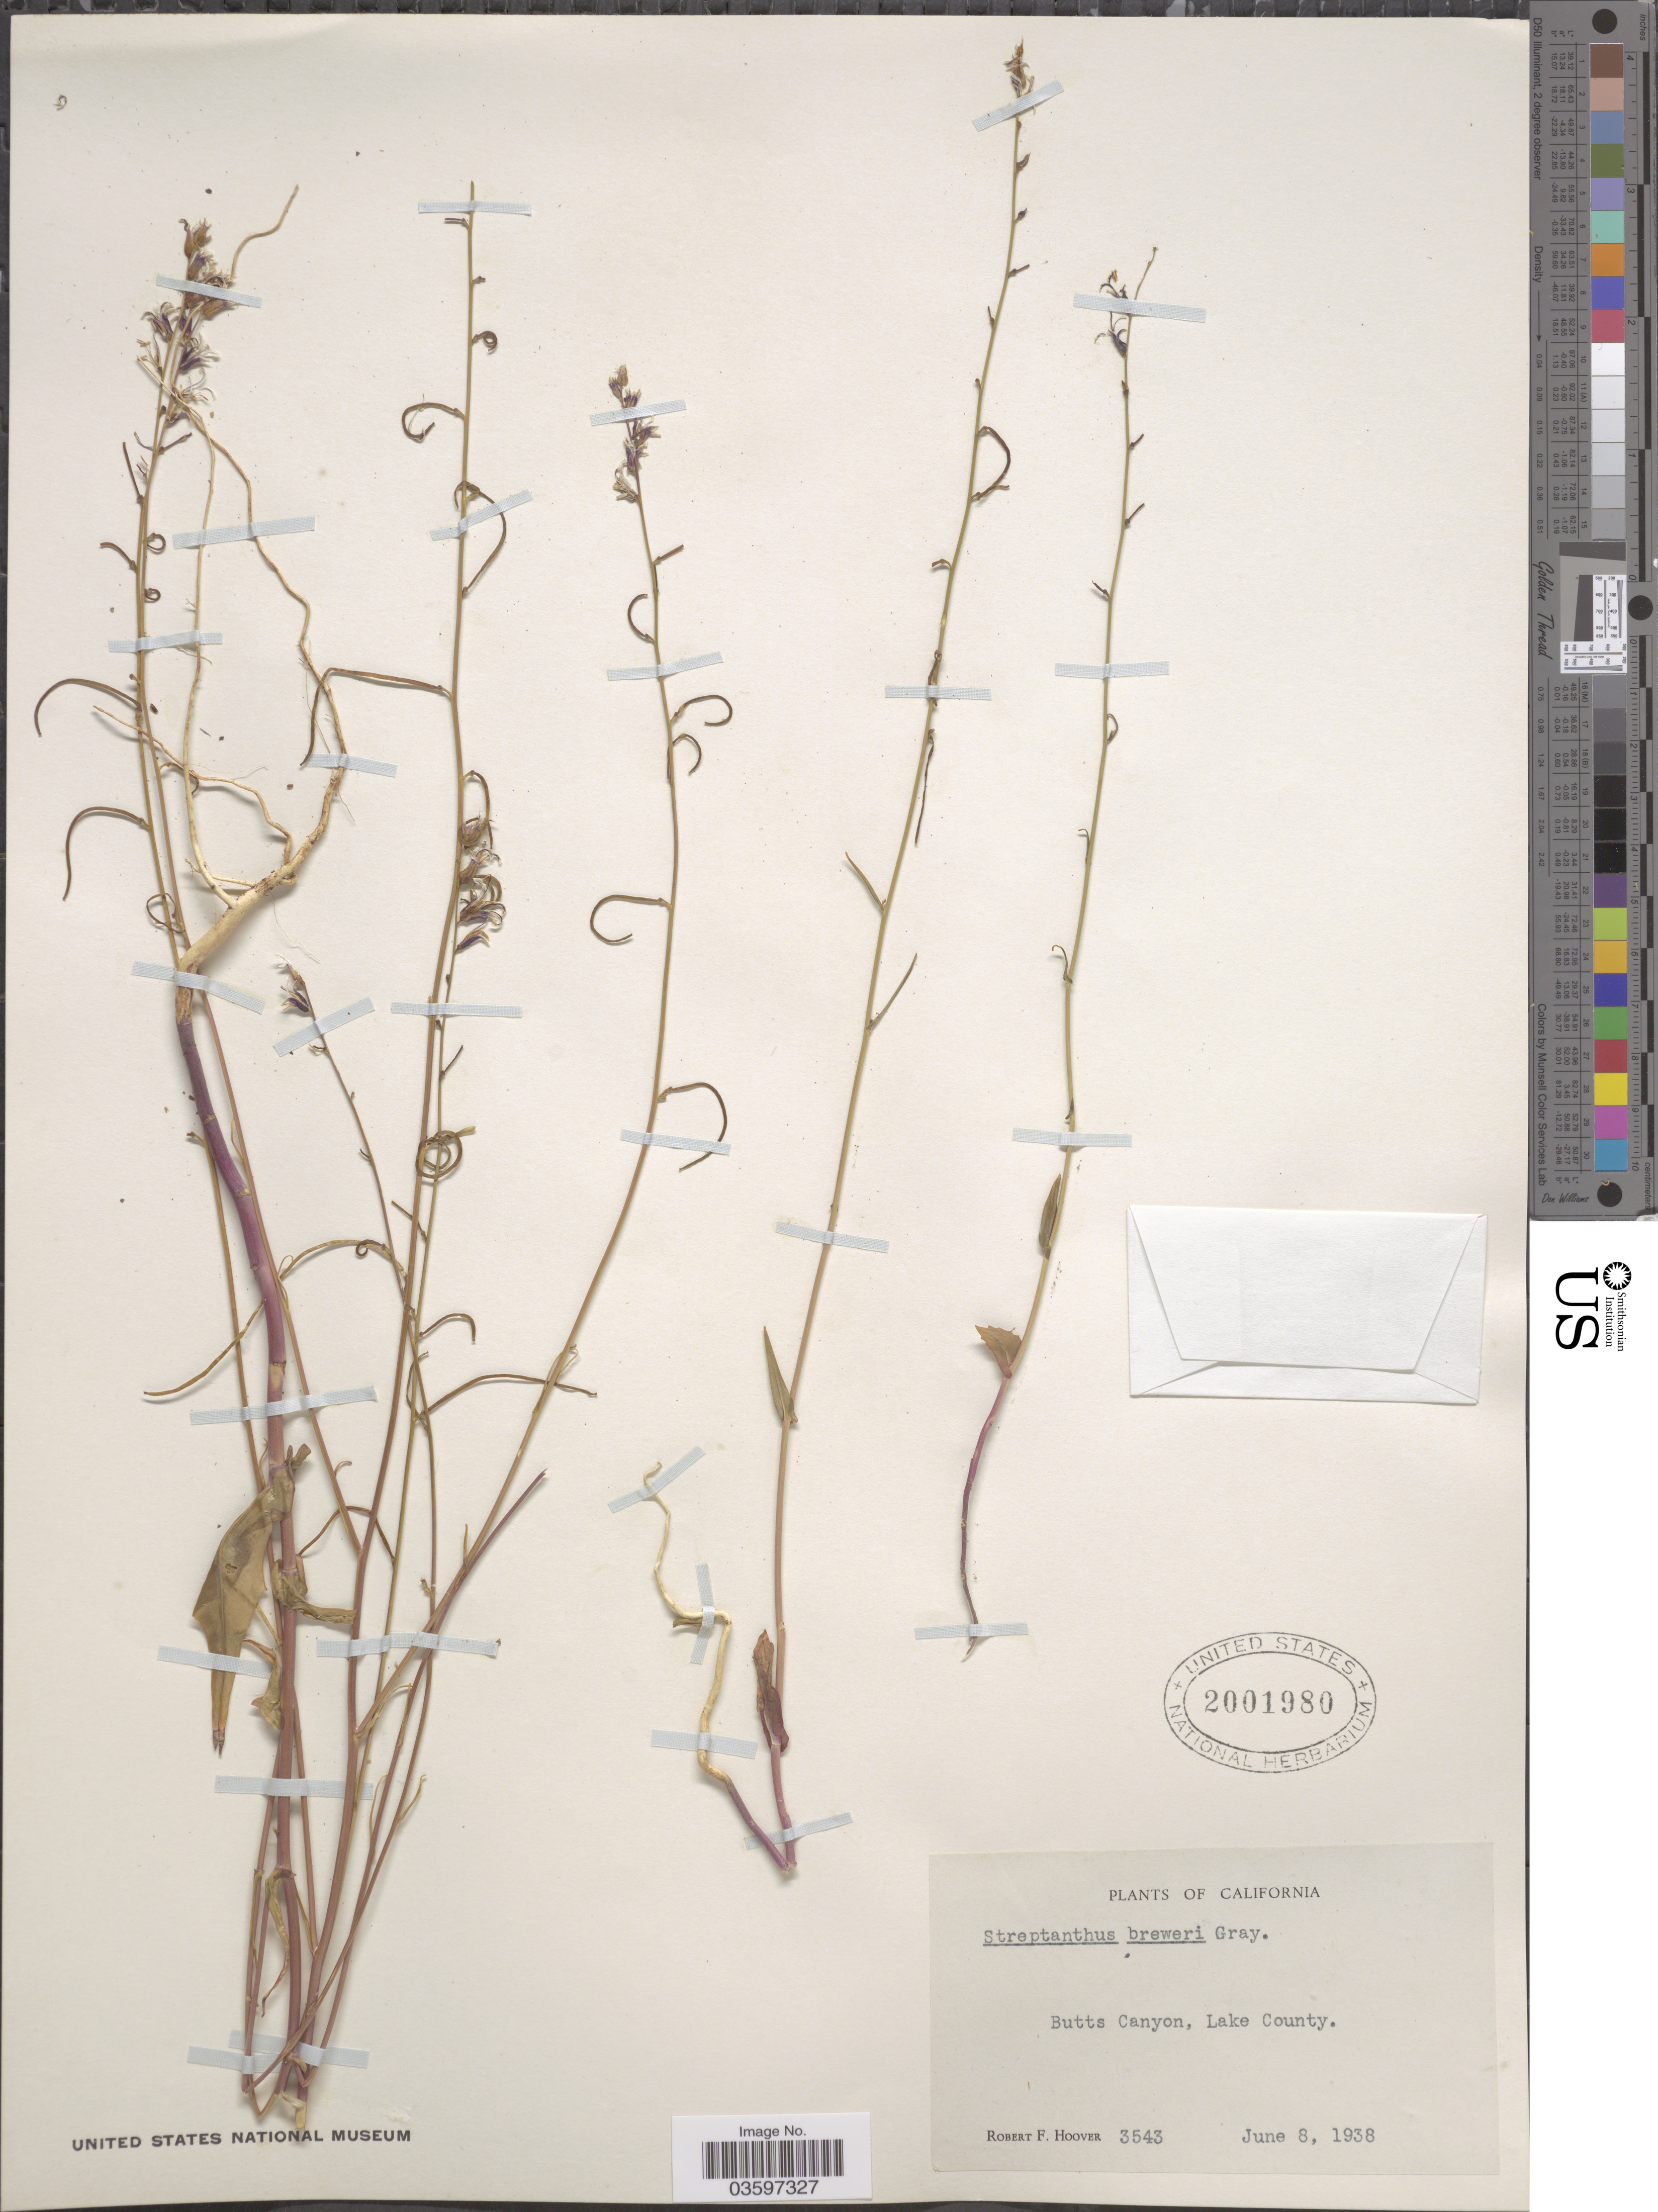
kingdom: Plantae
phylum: Tracheophyta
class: Magnoliopsida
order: Brassicales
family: Brassicaceae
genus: Streptanthus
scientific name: Streptanthus breweri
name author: A. Gray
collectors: R. F. Hoover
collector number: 3543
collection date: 1938-06-08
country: United States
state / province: California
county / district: Lake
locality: Butts Canyon, Lake County.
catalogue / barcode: US 2001980